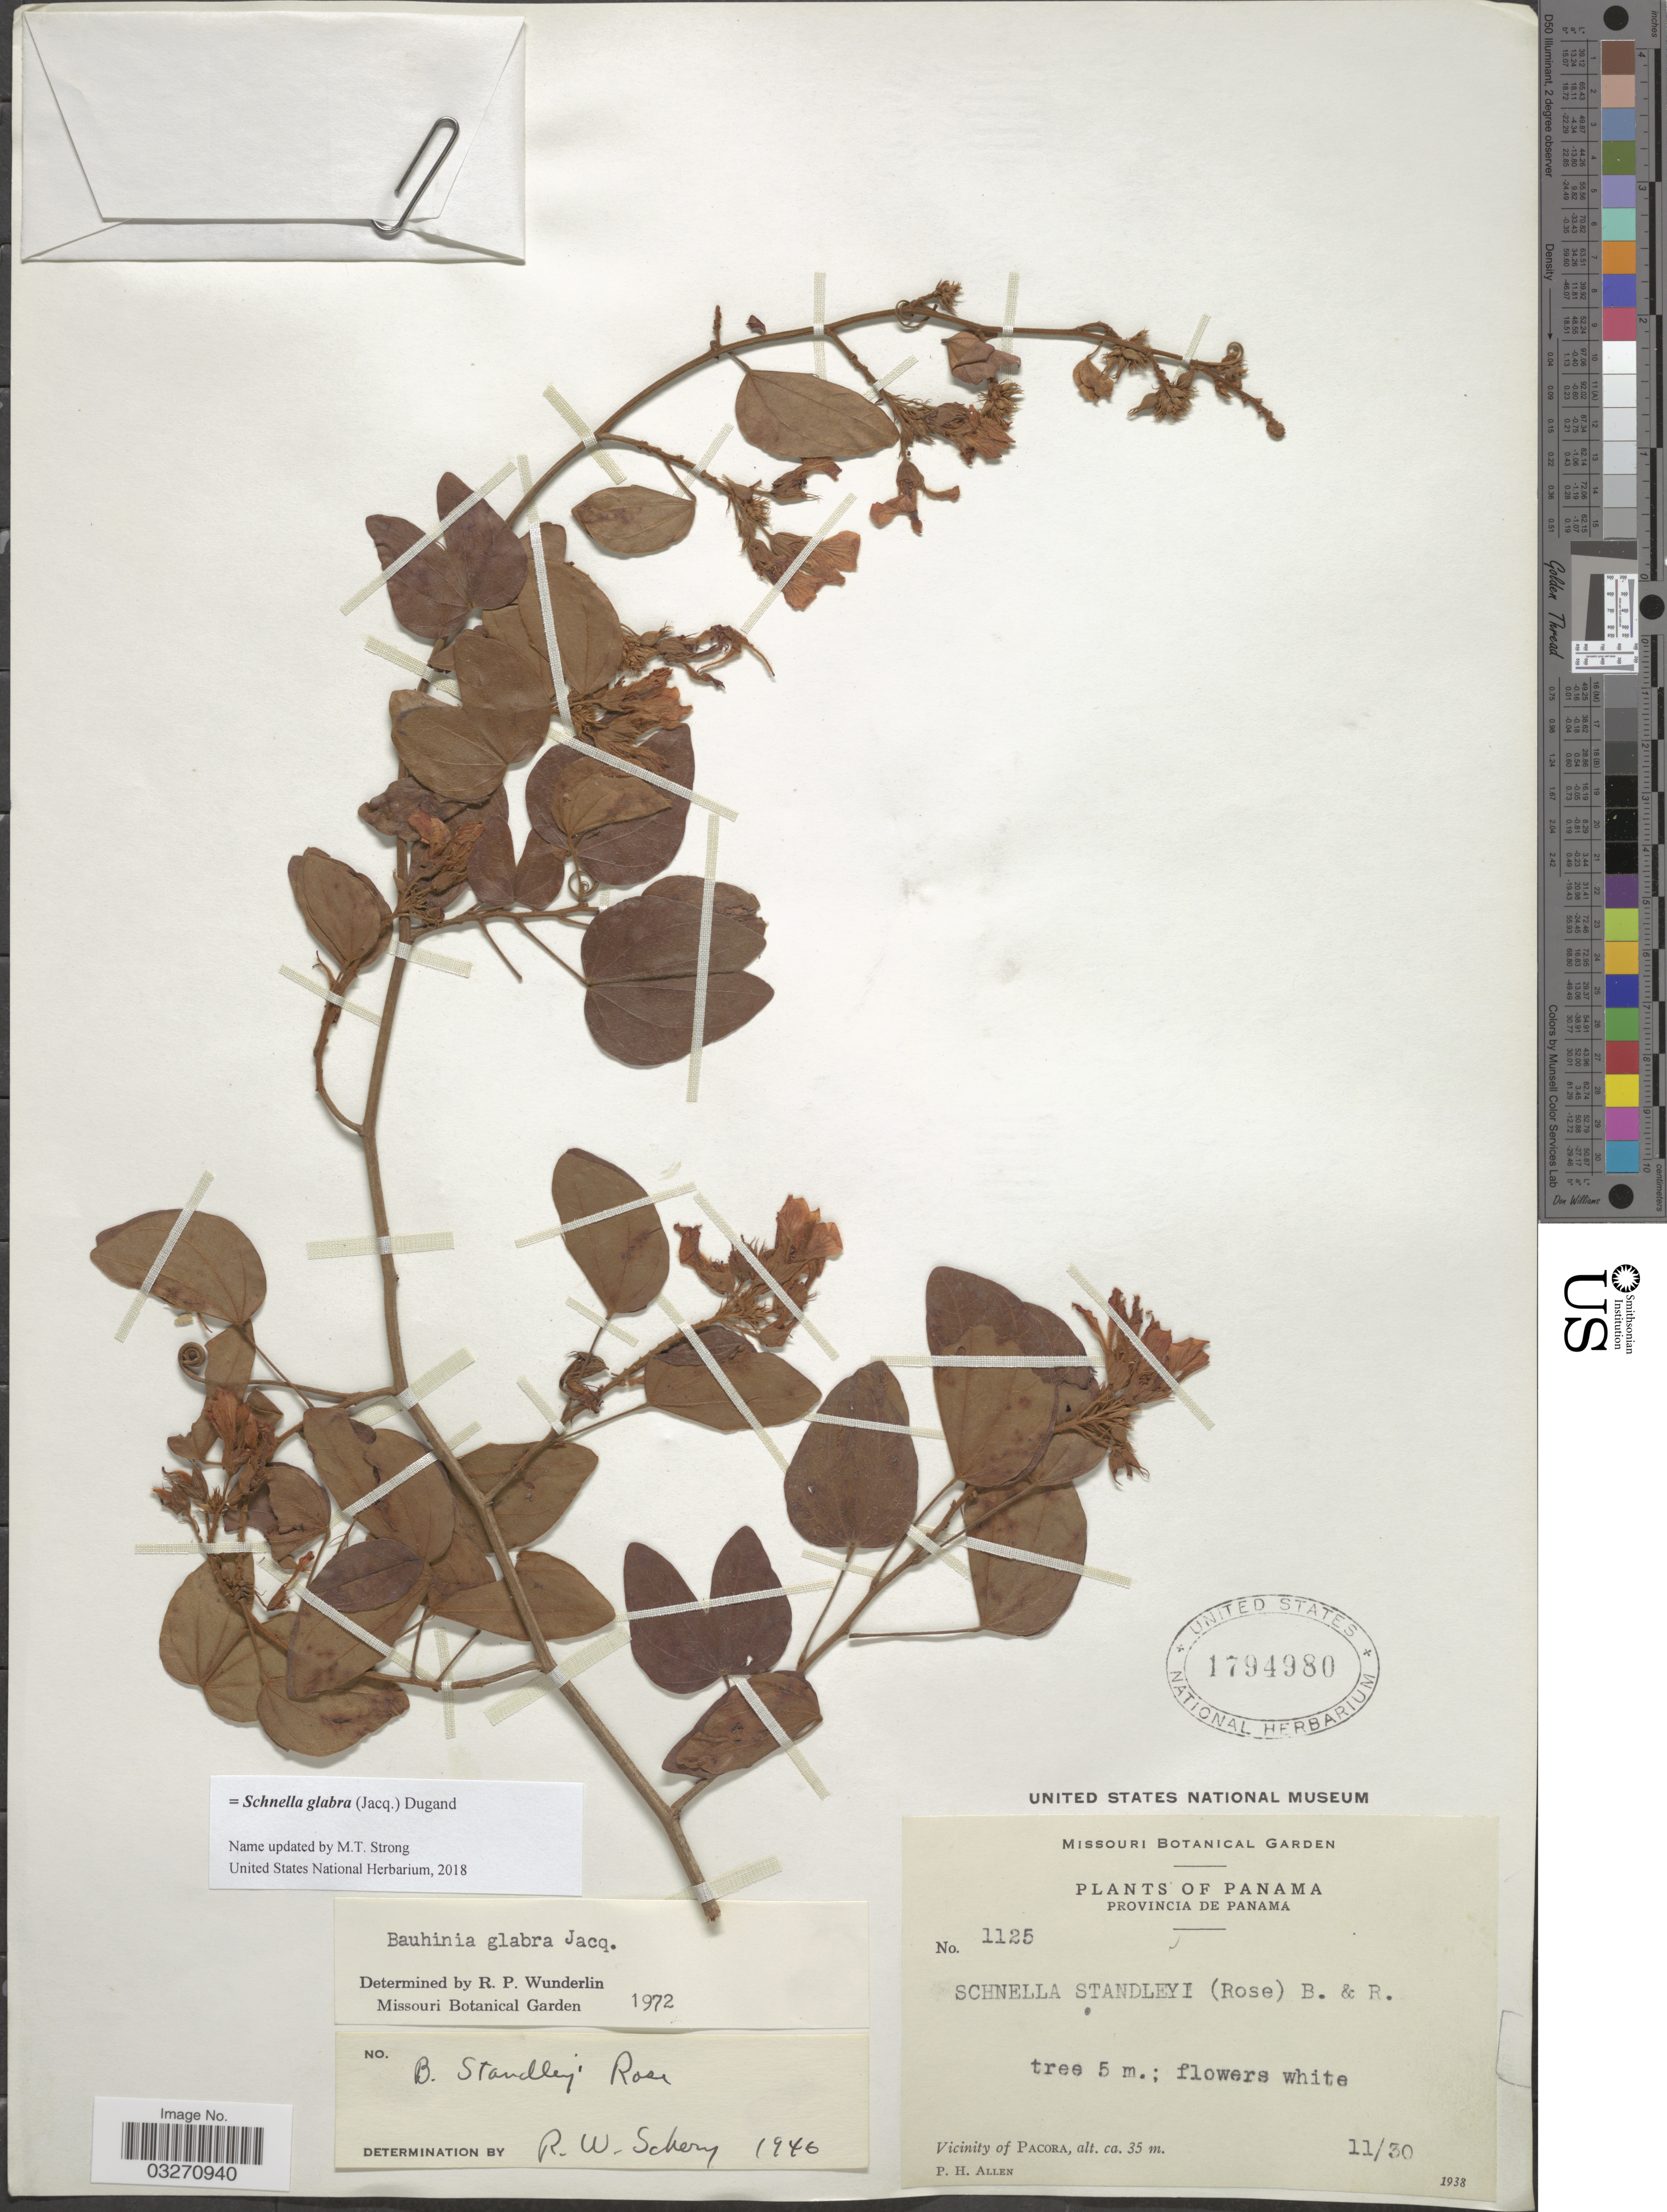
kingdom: Plantae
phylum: Tracheophyta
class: Magnoliopsida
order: Fabales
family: Fabaceae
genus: Schnella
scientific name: Schnella glabra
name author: (Jacq.) Dugand G.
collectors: P. H. Allen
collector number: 1125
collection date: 1938-11-30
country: Panama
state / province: Panamá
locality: Vicinity of Pacora.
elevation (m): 35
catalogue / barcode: US 1794980